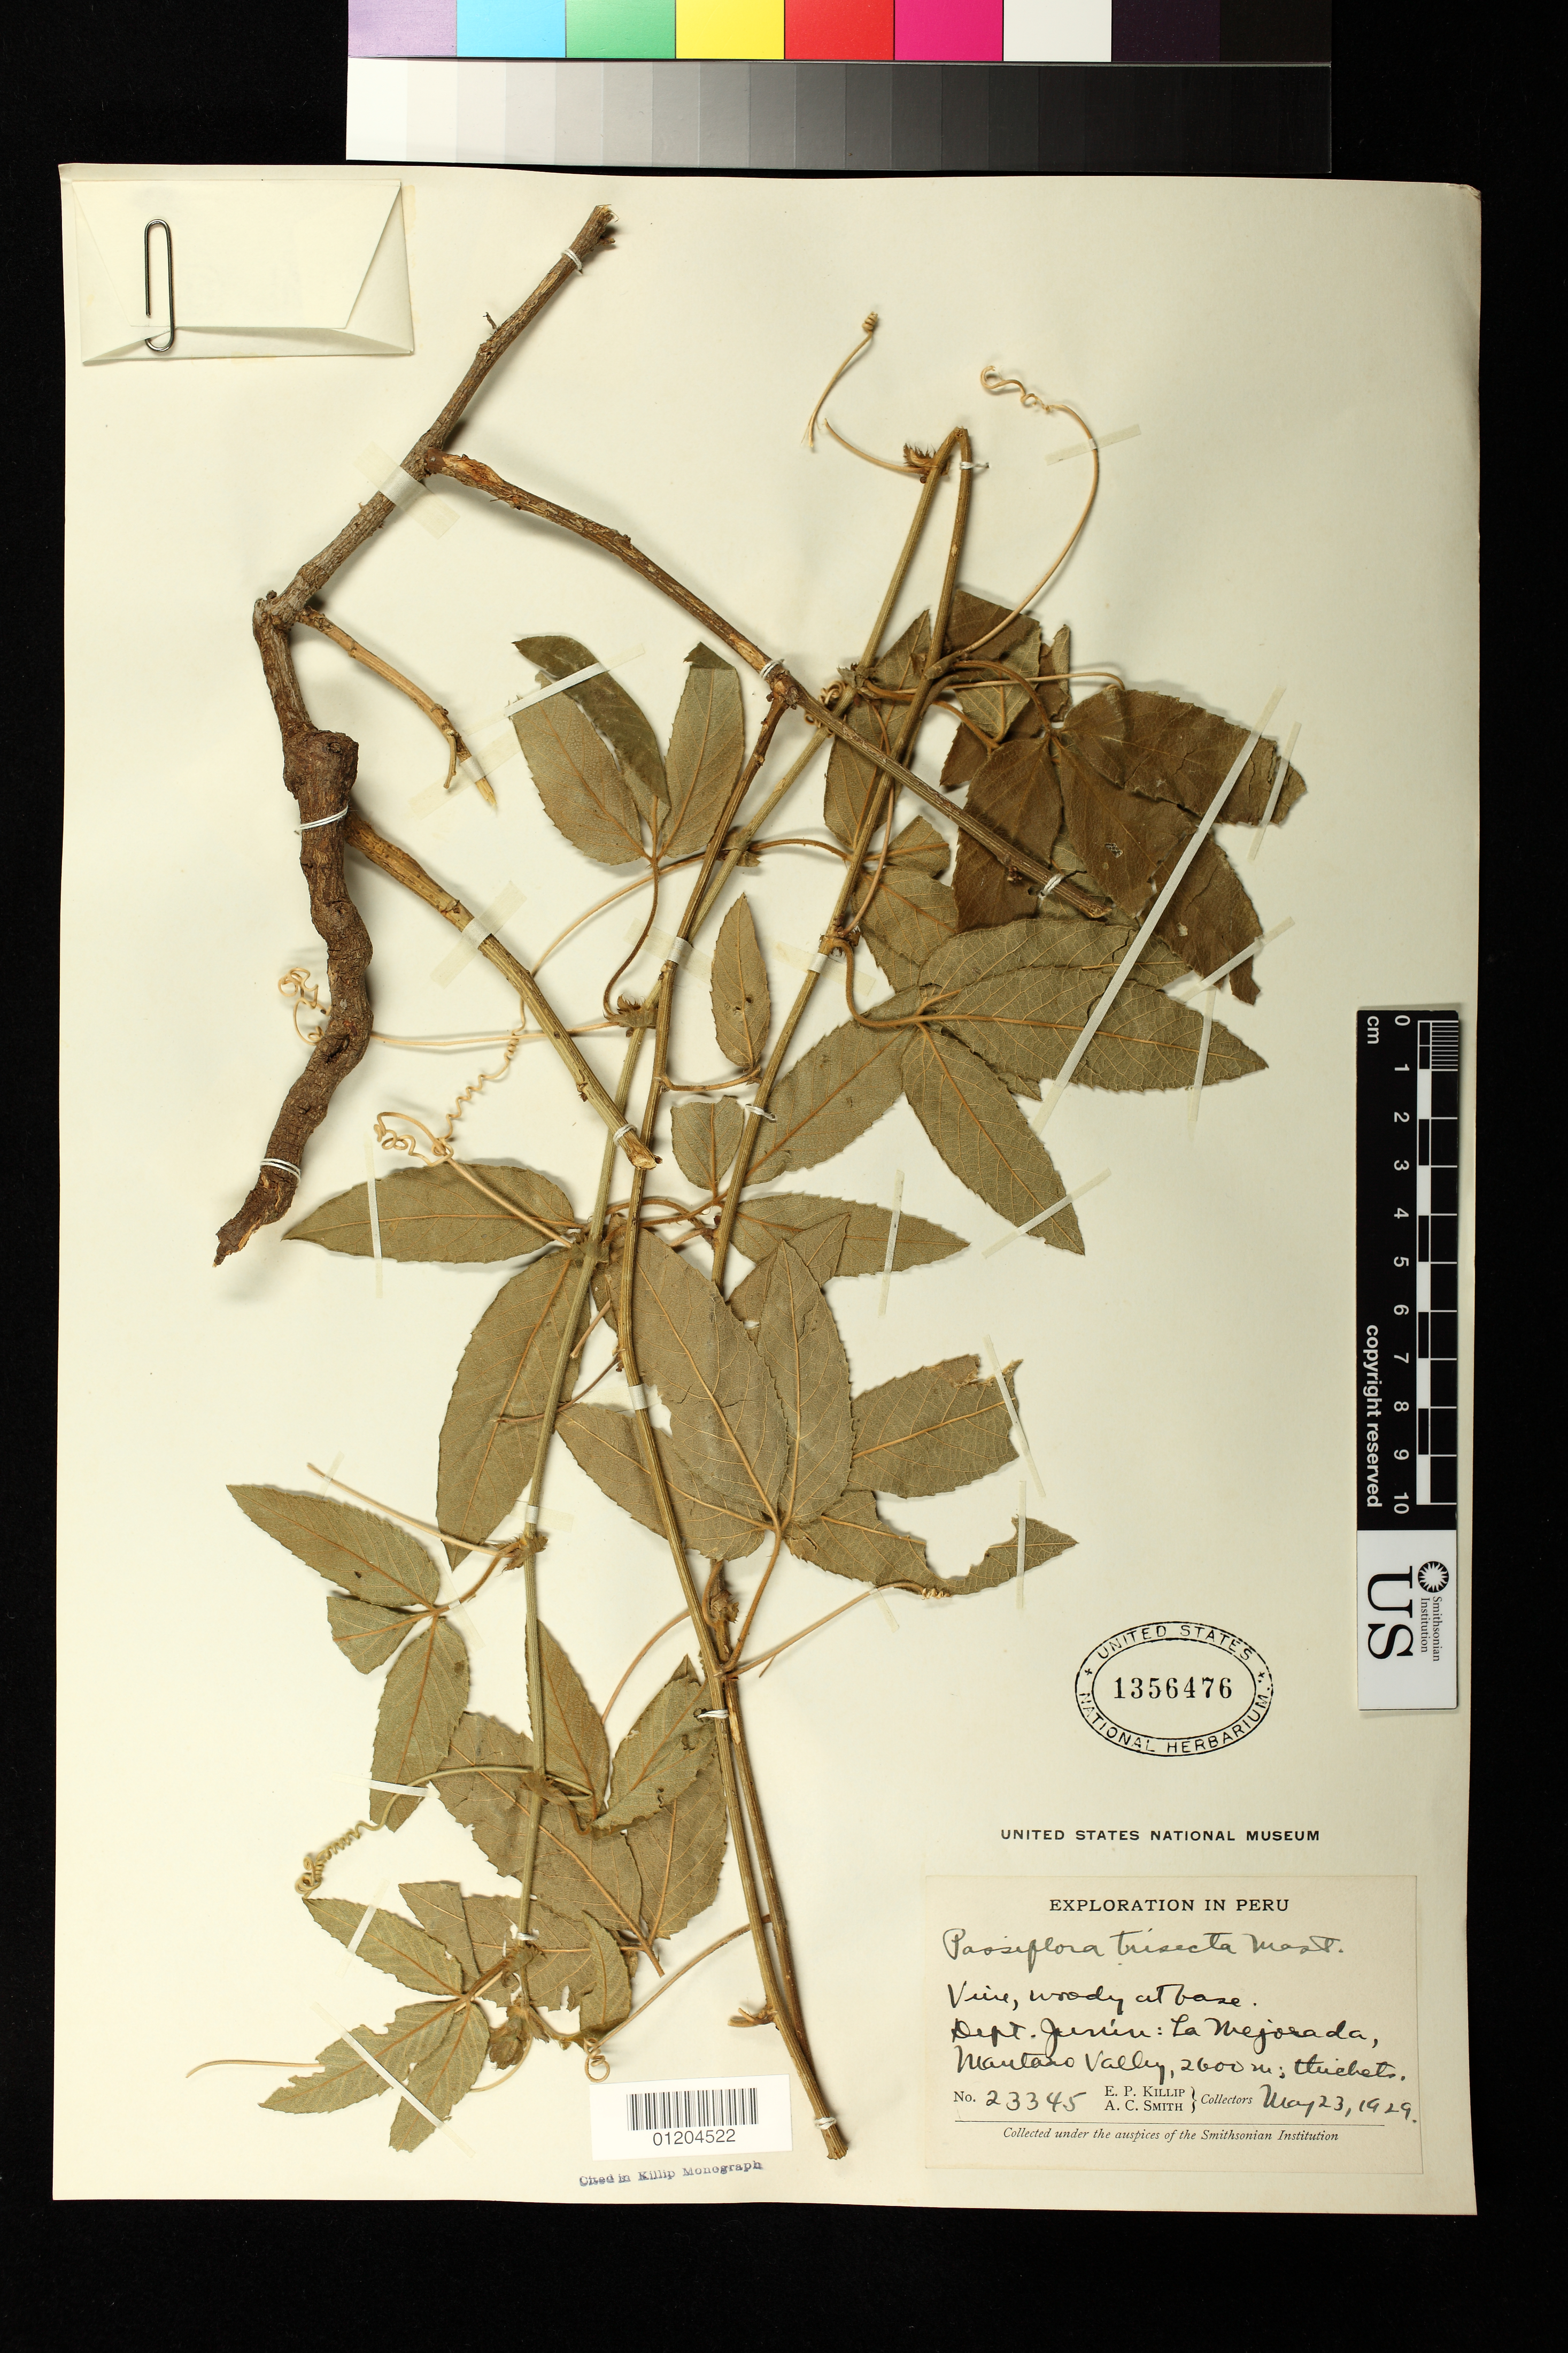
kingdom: Plantae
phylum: Tracheophyta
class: Magnoliopsida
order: Malpighiales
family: Passifloraceae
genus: Passiflora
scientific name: Passiflora trisecta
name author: Mast.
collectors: E. P. Killip & A. C. Smith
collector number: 23345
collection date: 1929-05-23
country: Peru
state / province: Junín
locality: La Mejorada, Mantano Valley,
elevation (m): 2600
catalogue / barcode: US 1356476